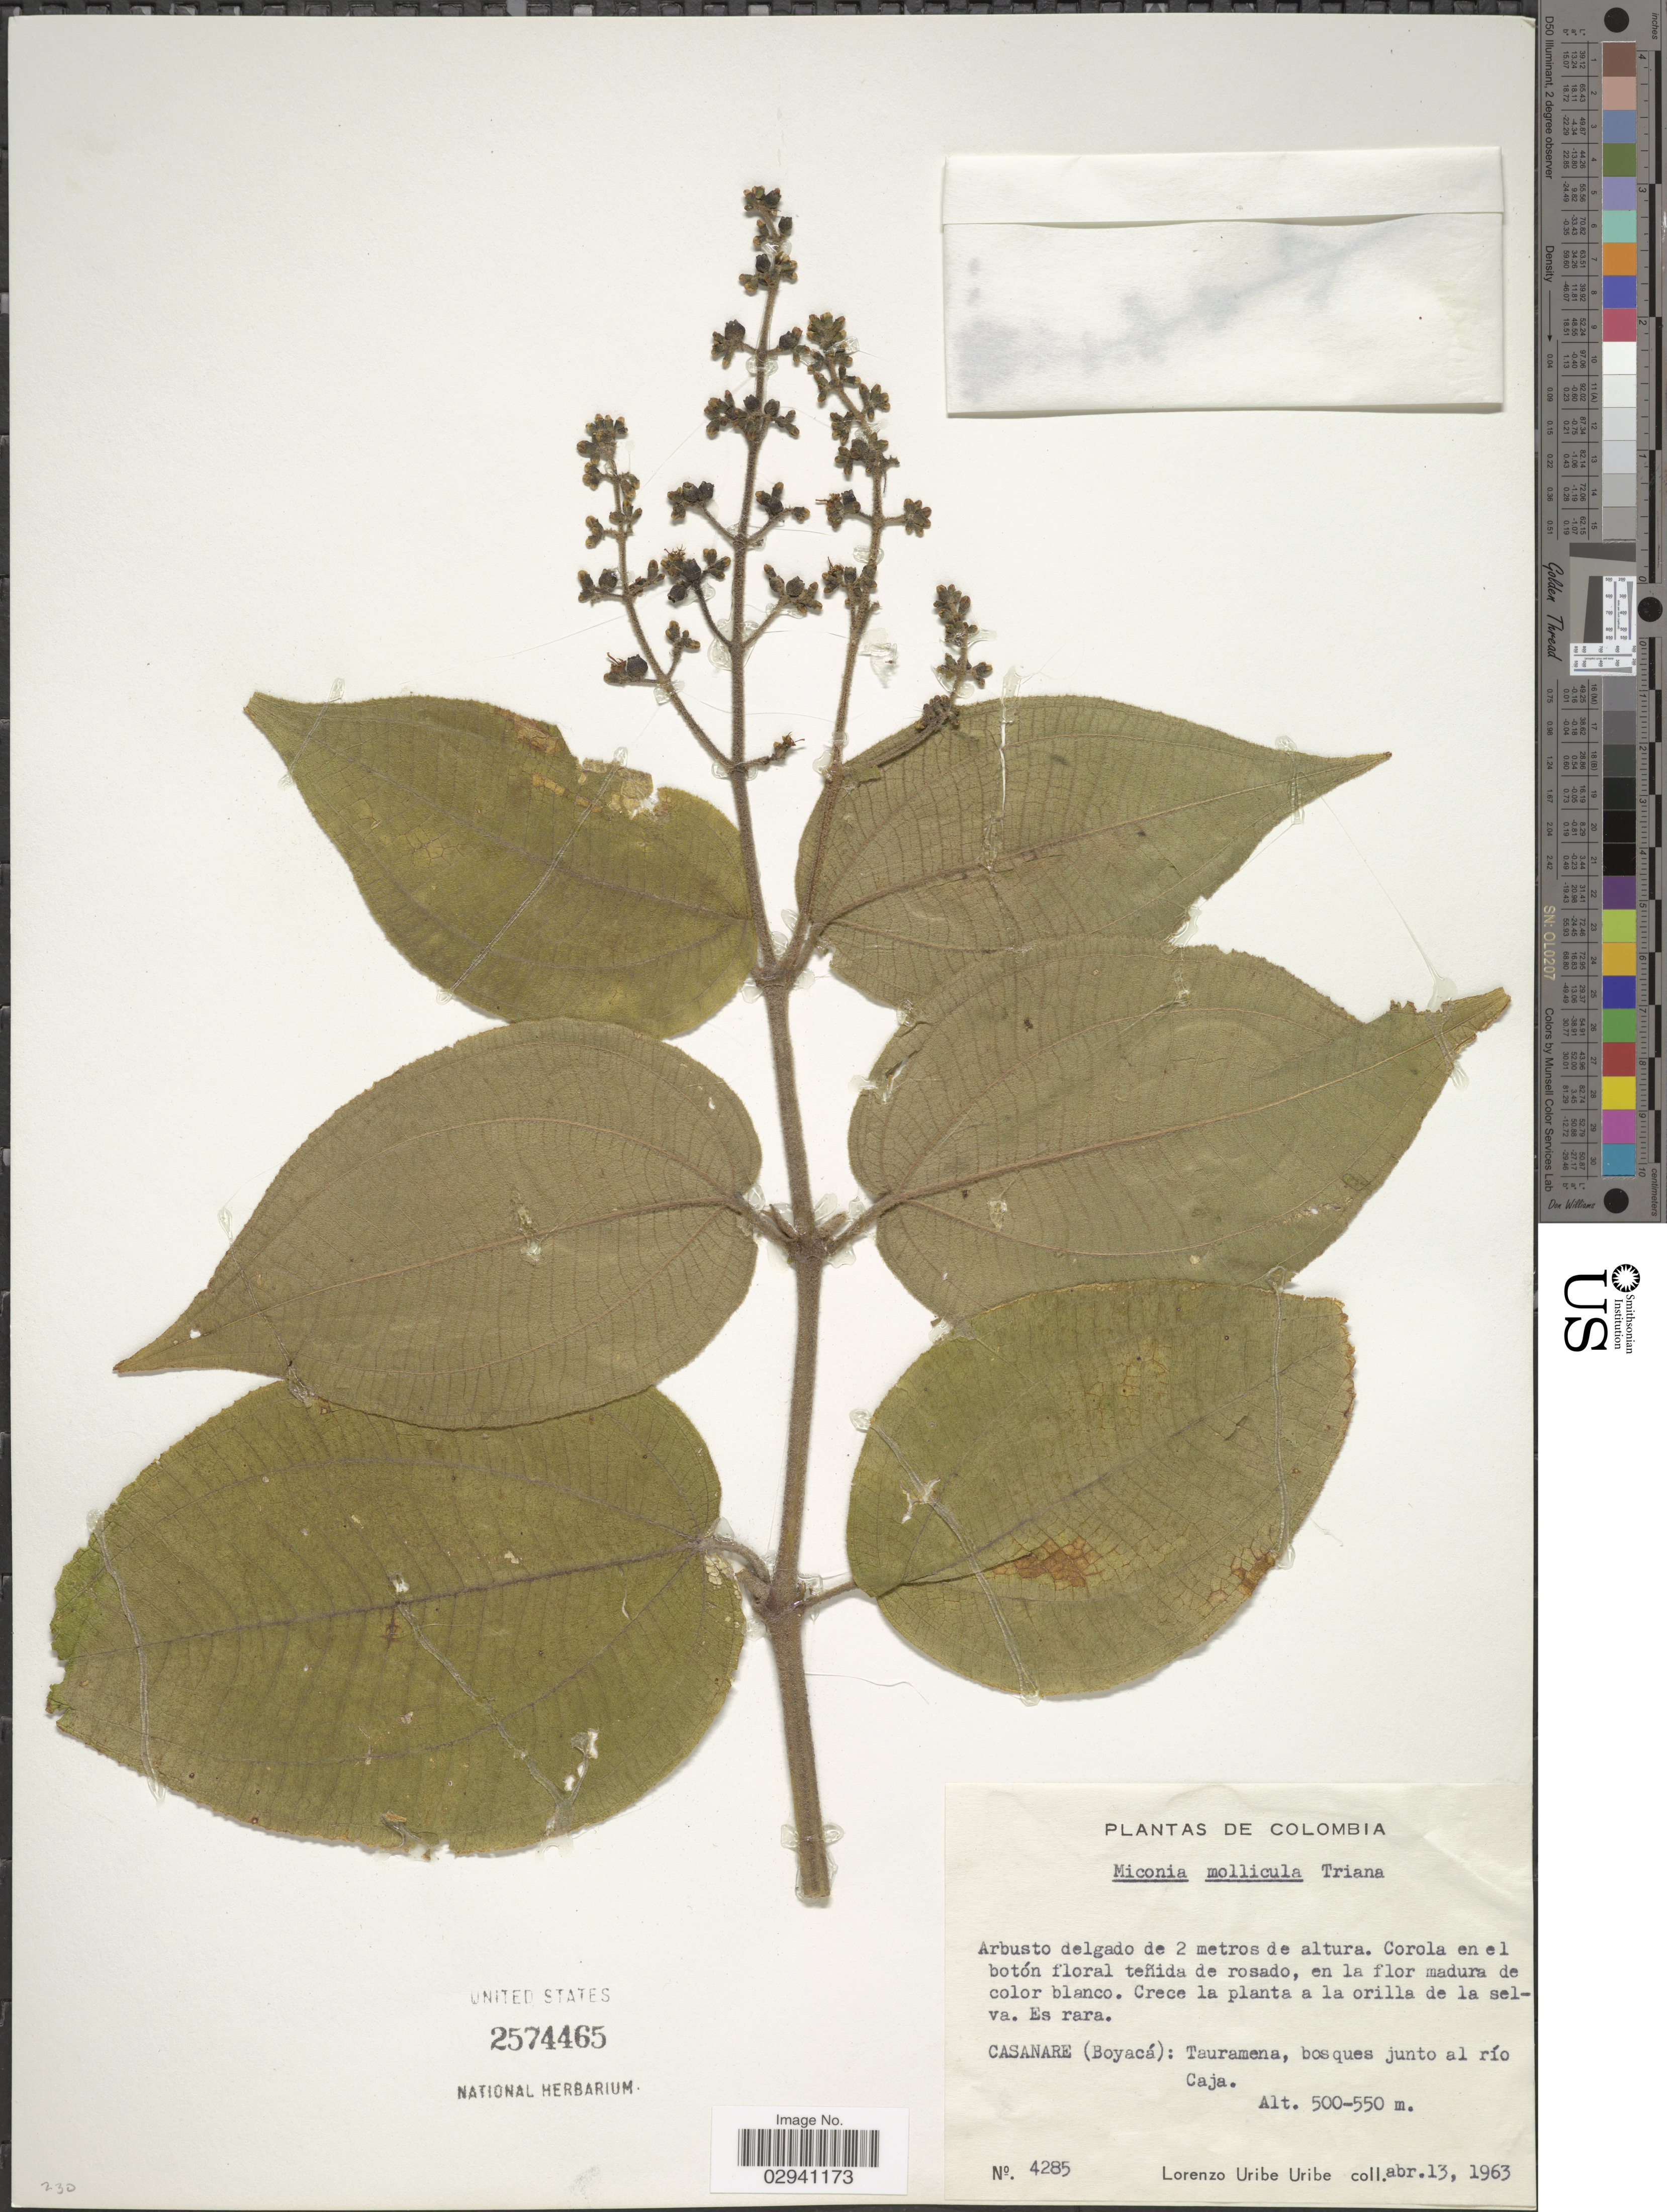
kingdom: Plantae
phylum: Tracheophyta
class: Magnoliopsida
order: Myrtales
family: Melastomataceae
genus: Miconia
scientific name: Miconia mollicula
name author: Triana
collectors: L. Uribe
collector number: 4285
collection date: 1963-04-13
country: Colombia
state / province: Boyacá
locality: Casanare (Boyacá): Tauramena, bosques junto al río Caja.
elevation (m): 500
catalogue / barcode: US 2574465